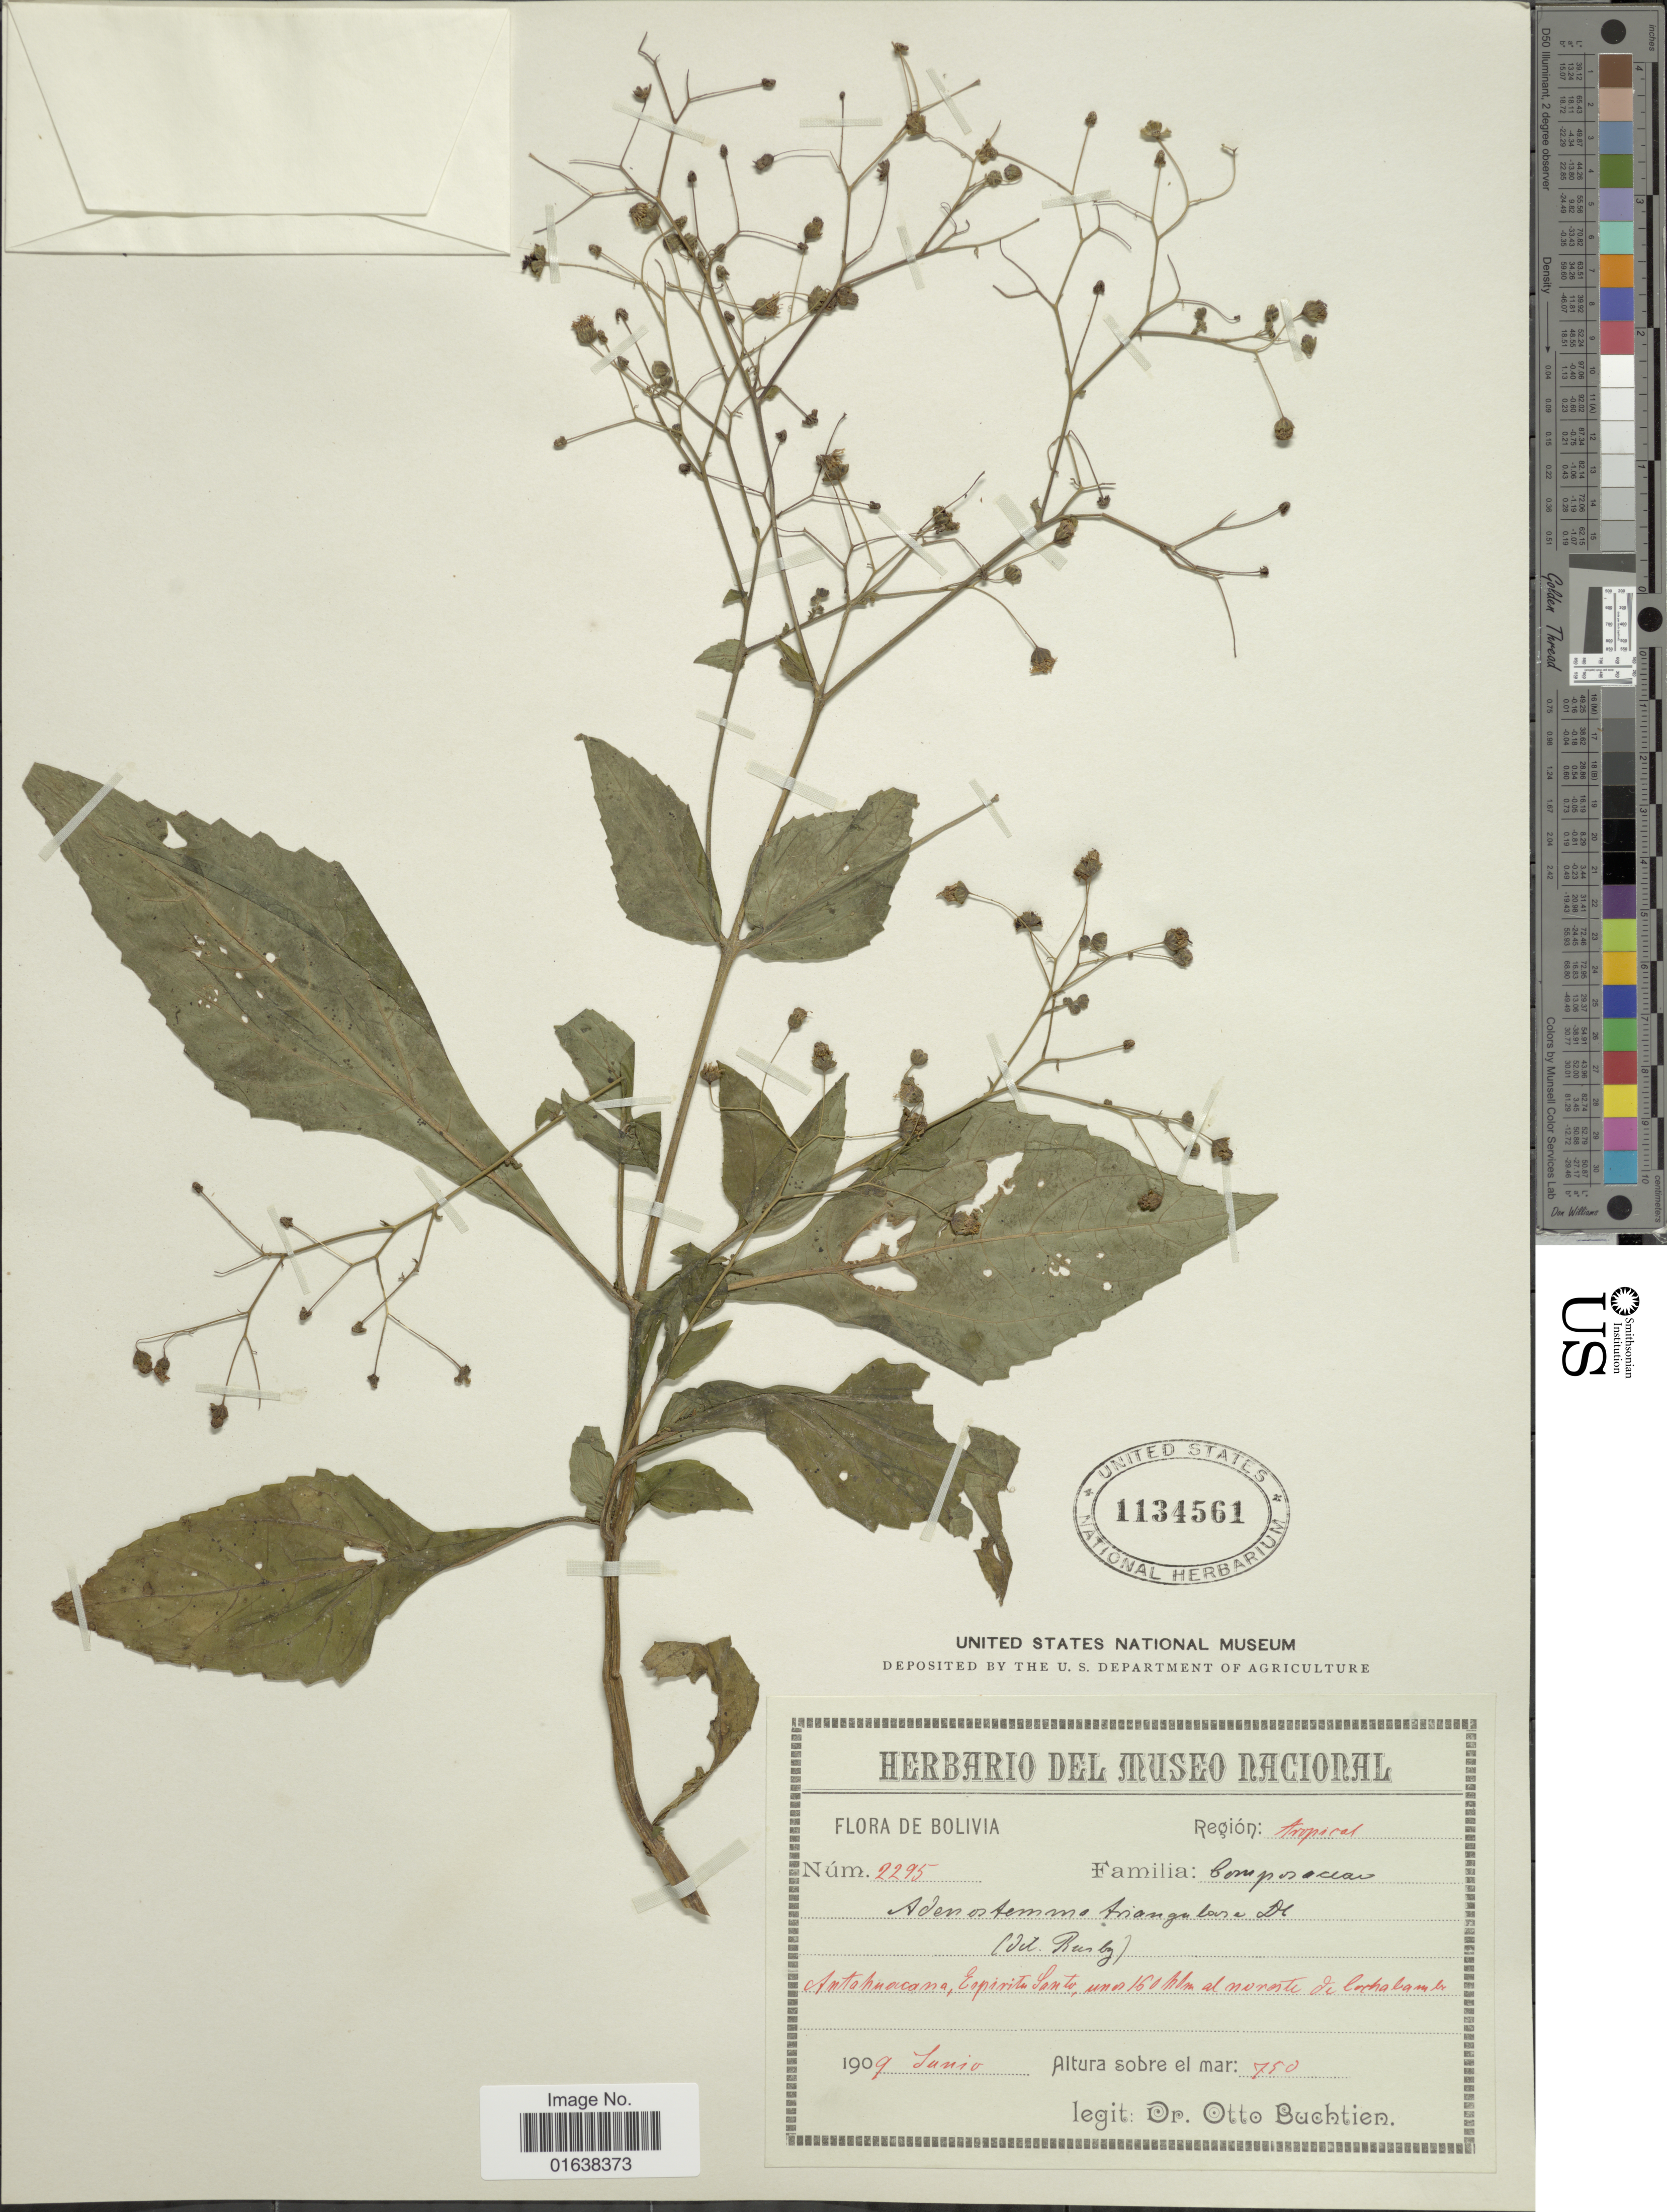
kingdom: Plantae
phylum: Tracheophyta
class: Magnoliopsida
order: Asterales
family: Asteraceae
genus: Adenostemma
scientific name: Adenostemma platyphyllum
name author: Cass.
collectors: O. Buchtien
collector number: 2295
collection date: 1909-06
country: Bolivia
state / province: Cochabamba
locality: Antahuacana. Espirito Santo, unos 160 km al noreste de Cochabamba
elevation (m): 750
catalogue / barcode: US 1134561